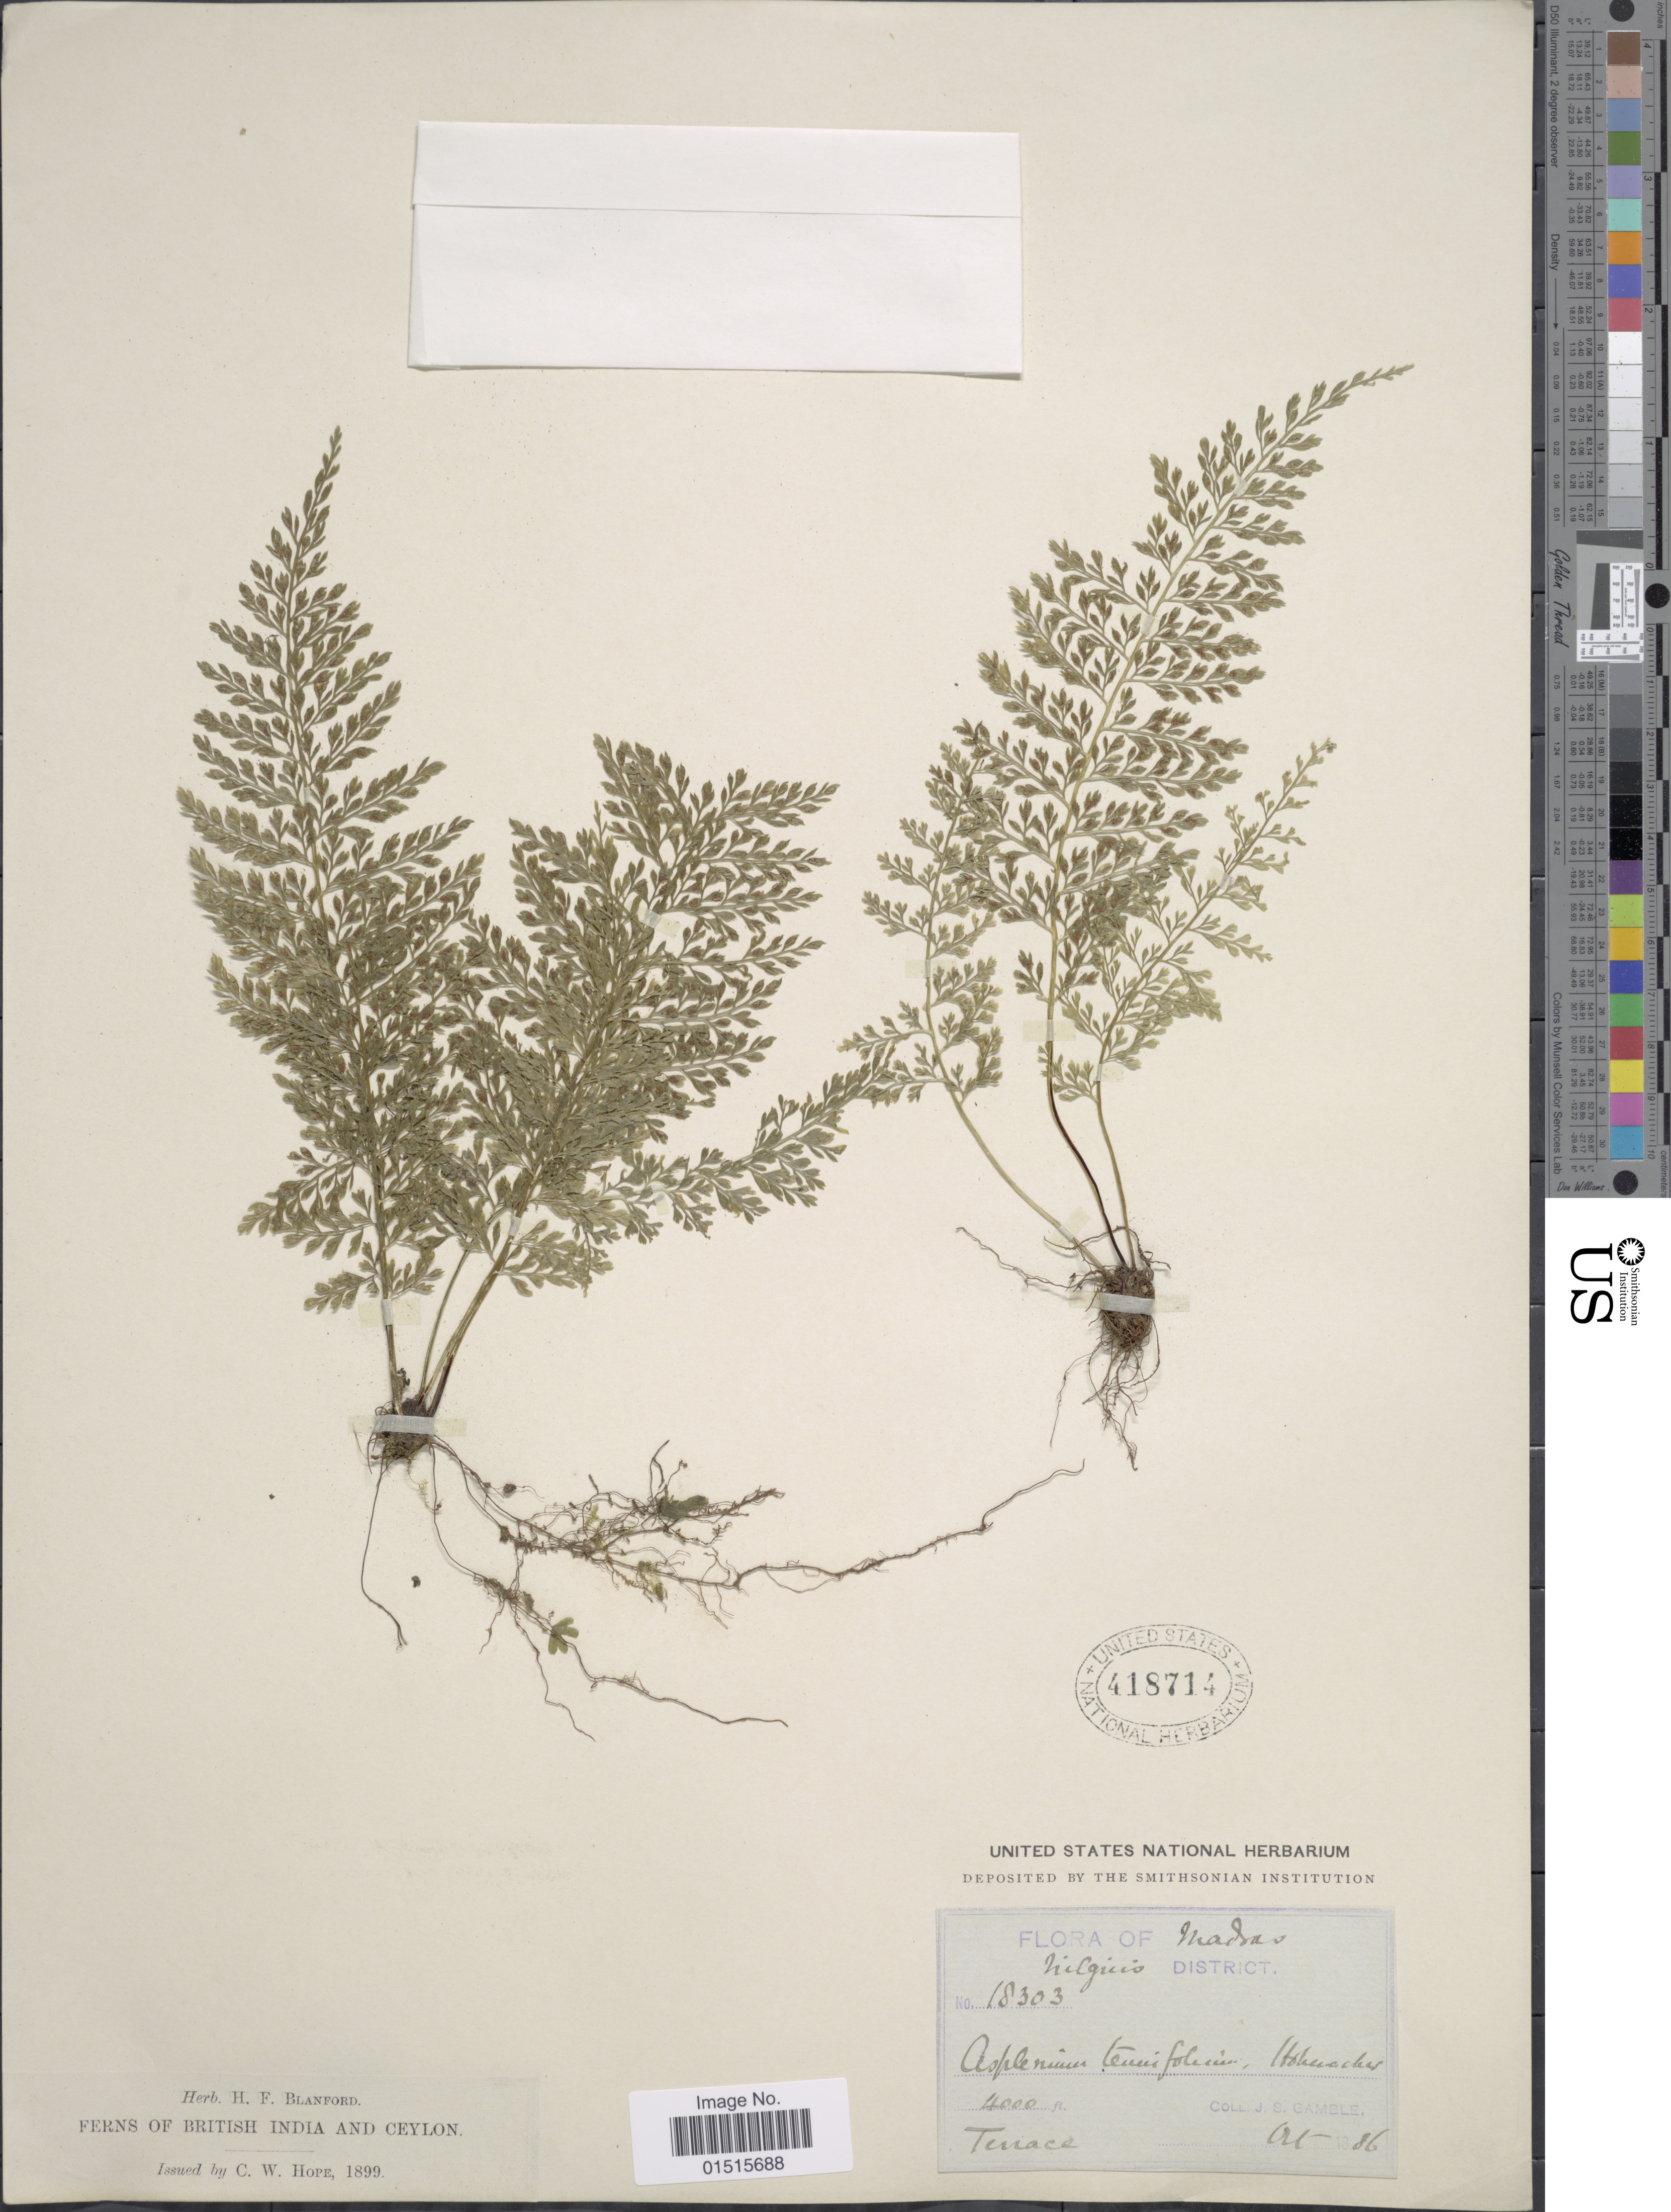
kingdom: Plantae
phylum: Tracheophyta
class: Polypodiopsida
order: Polypodiales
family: Aspleniaceae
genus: Asplenium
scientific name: Asplenium tenuifolium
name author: D. Don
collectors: J. S. Gamble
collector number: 18303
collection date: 1886-10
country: India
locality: Madras, Nilgiris district, Terrace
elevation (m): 1219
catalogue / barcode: US 418714